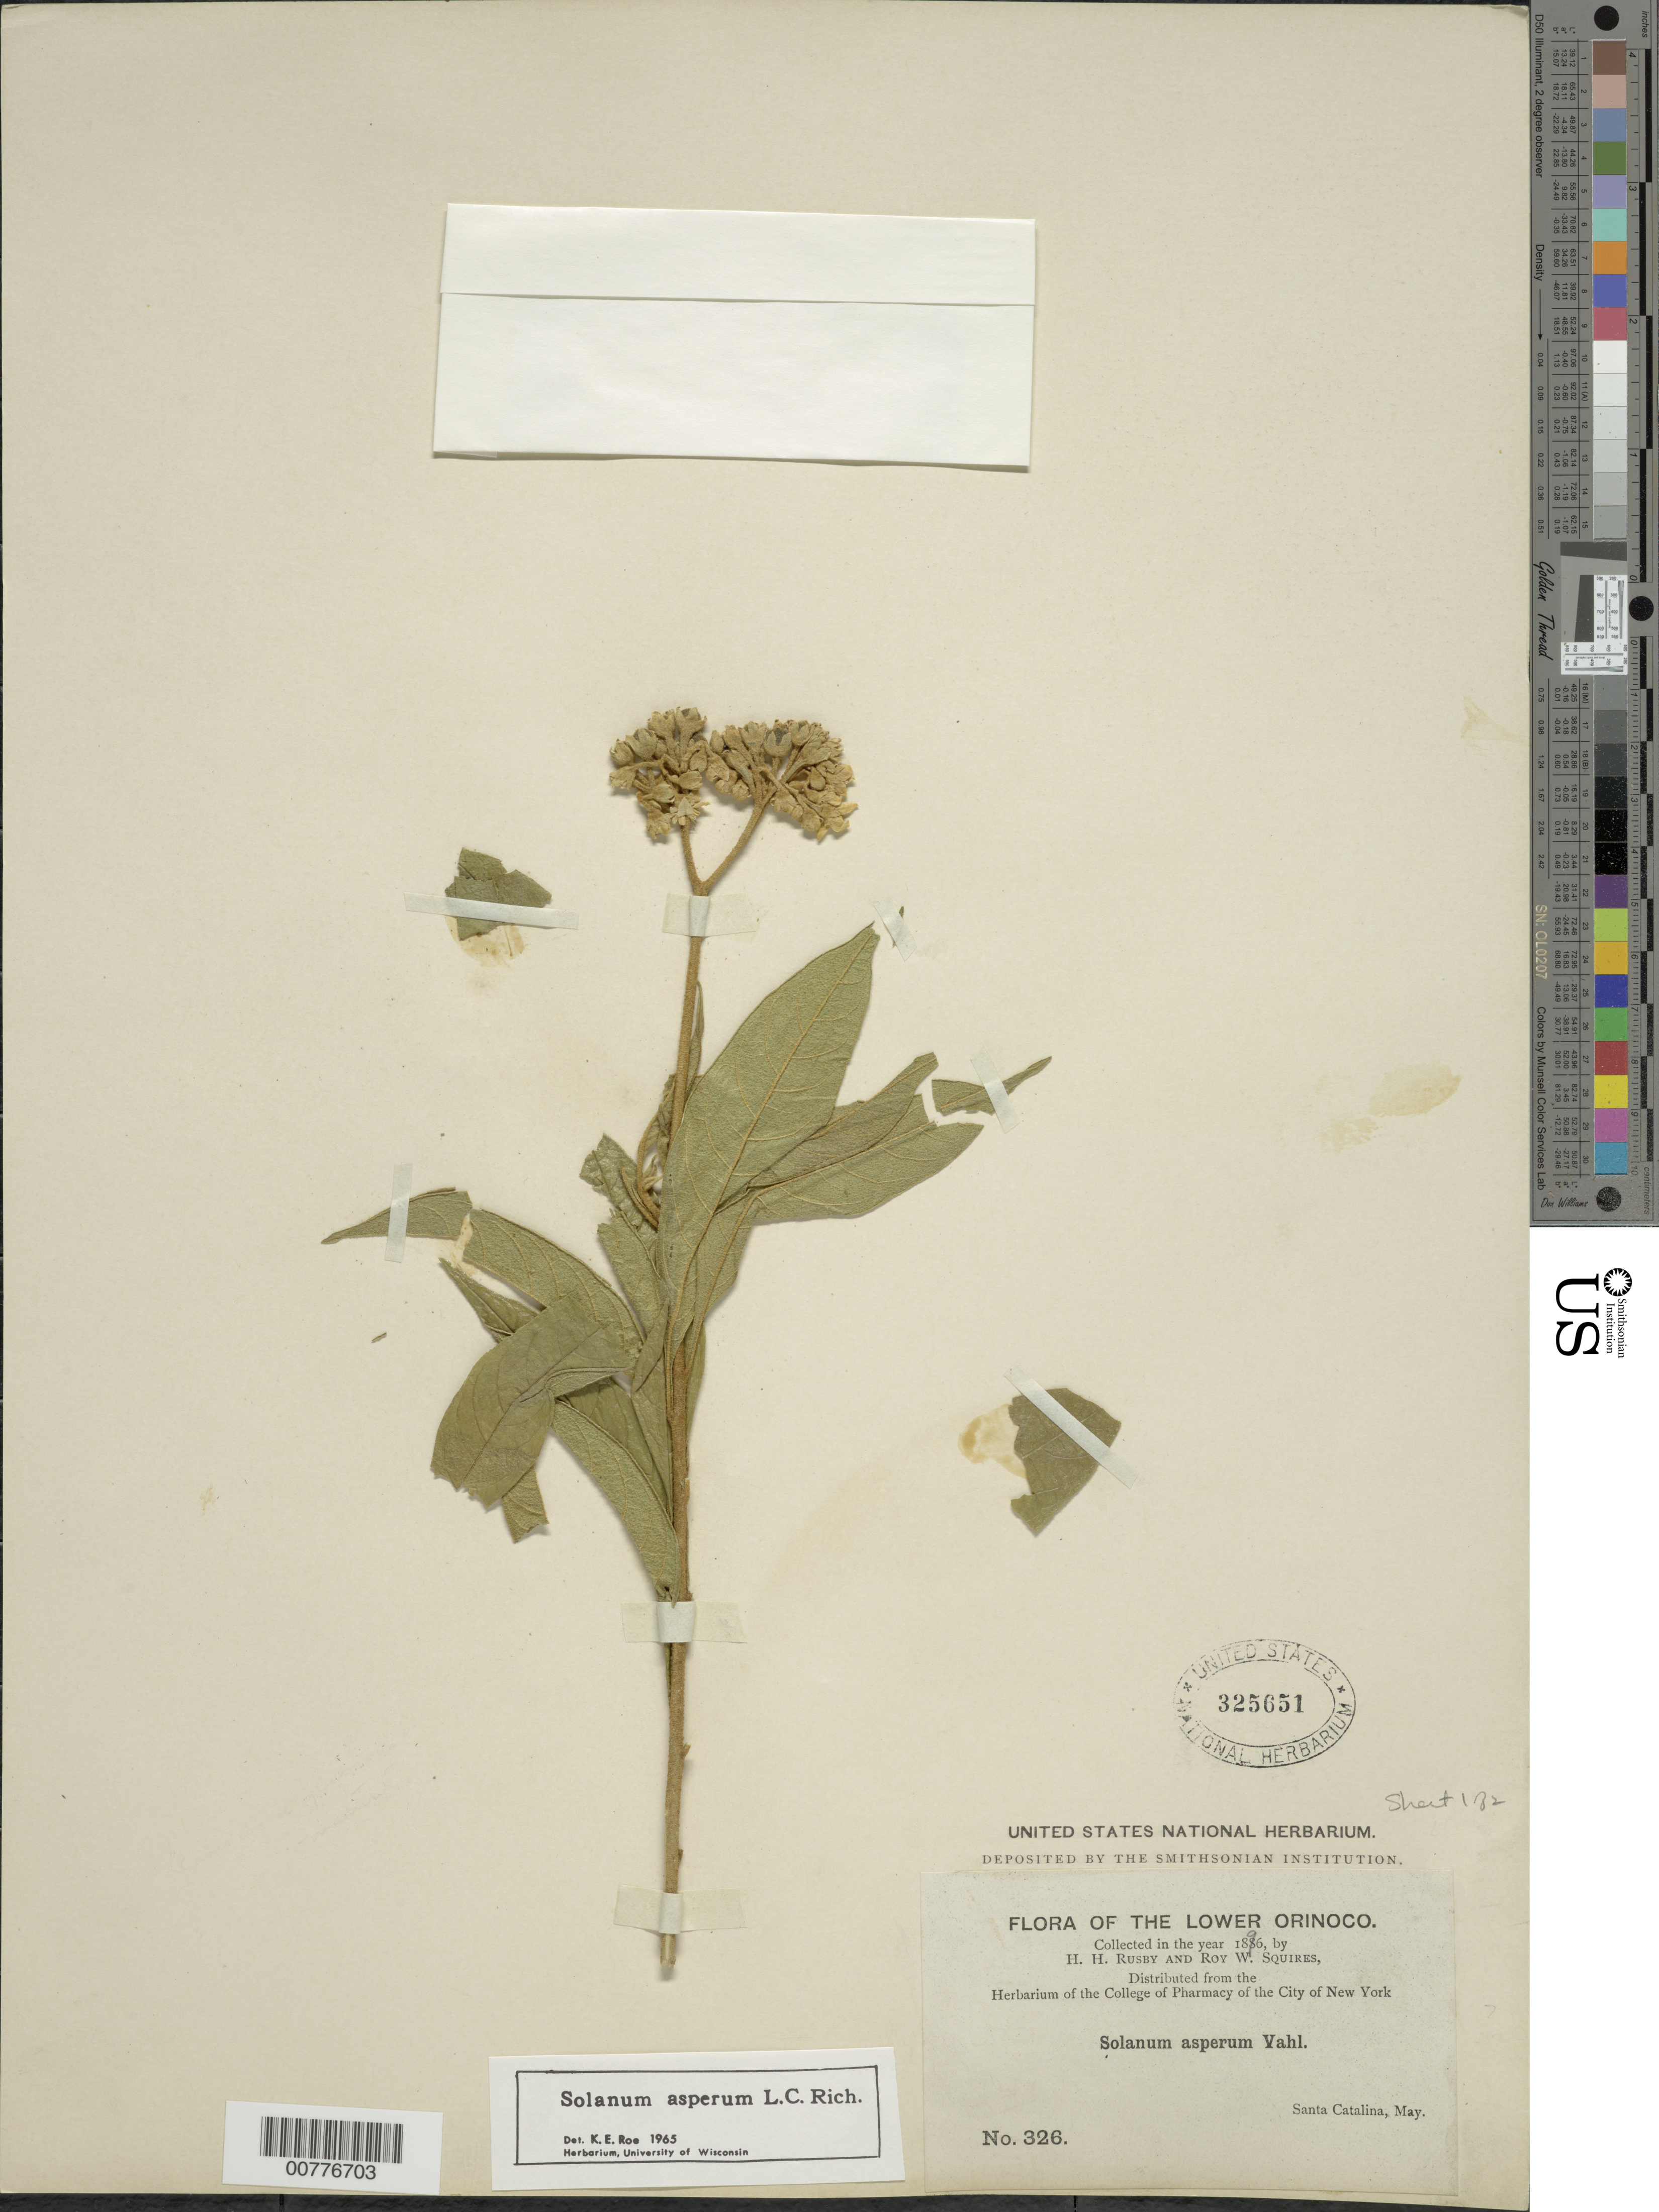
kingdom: Plantae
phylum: Tracheophyta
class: Magnoliopsida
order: Solanales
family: Solanaceae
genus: Solanum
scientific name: Solanum asperum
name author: Rich.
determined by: Roe, K. E.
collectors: H. H. Rusby & R. Squires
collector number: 326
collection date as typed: May 1896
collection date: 1896-05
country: Venezuela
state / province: Delta Amacuro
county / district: Tucupita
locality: Lower Orinoco, Santa Catalina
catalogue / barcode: US 325651